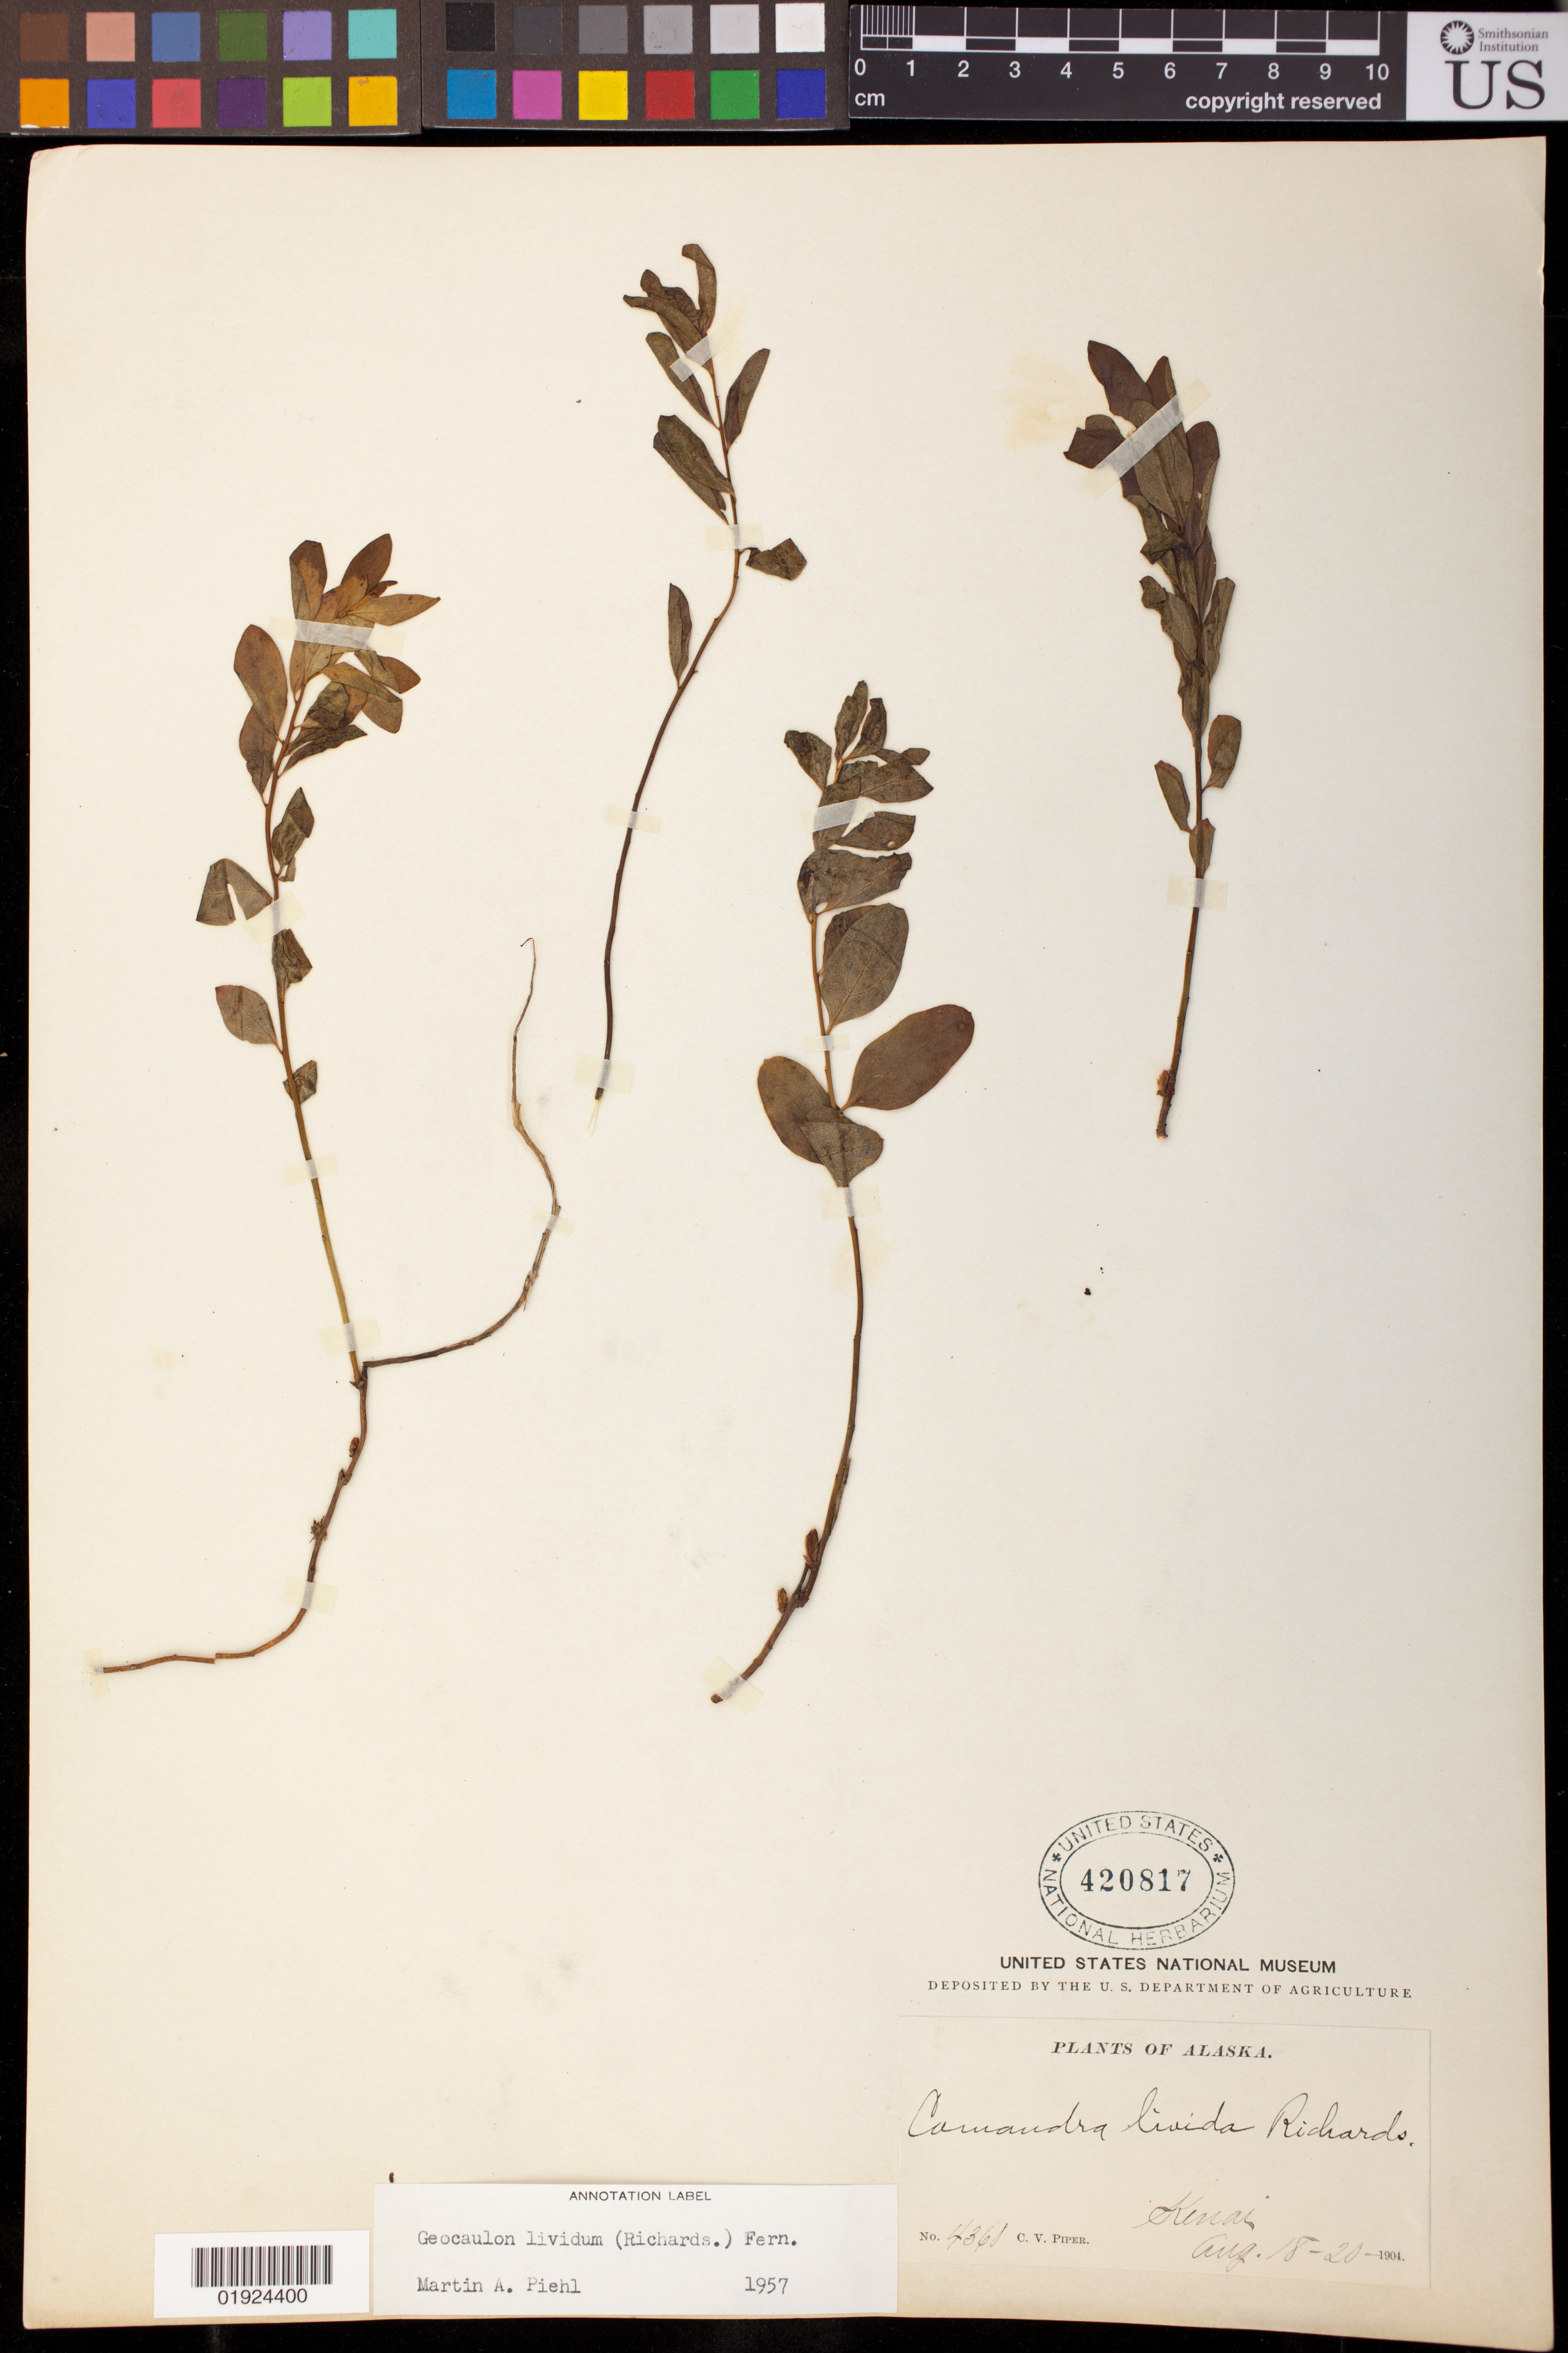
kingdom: Plantae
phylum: Tracheophyta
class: Magnoliopsida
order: Santalales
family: Comandraceae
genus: Geocaulon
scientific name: Geocaulon lividum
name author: (Richardson) Fernald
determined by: Piehl, M. A.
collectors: C. V. Piper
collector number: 4360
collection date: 1904-08-18/1904-08-20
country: United States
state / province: Alaska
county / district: Kenai Peninsula Borough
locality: Kenai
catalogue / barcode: US 420817